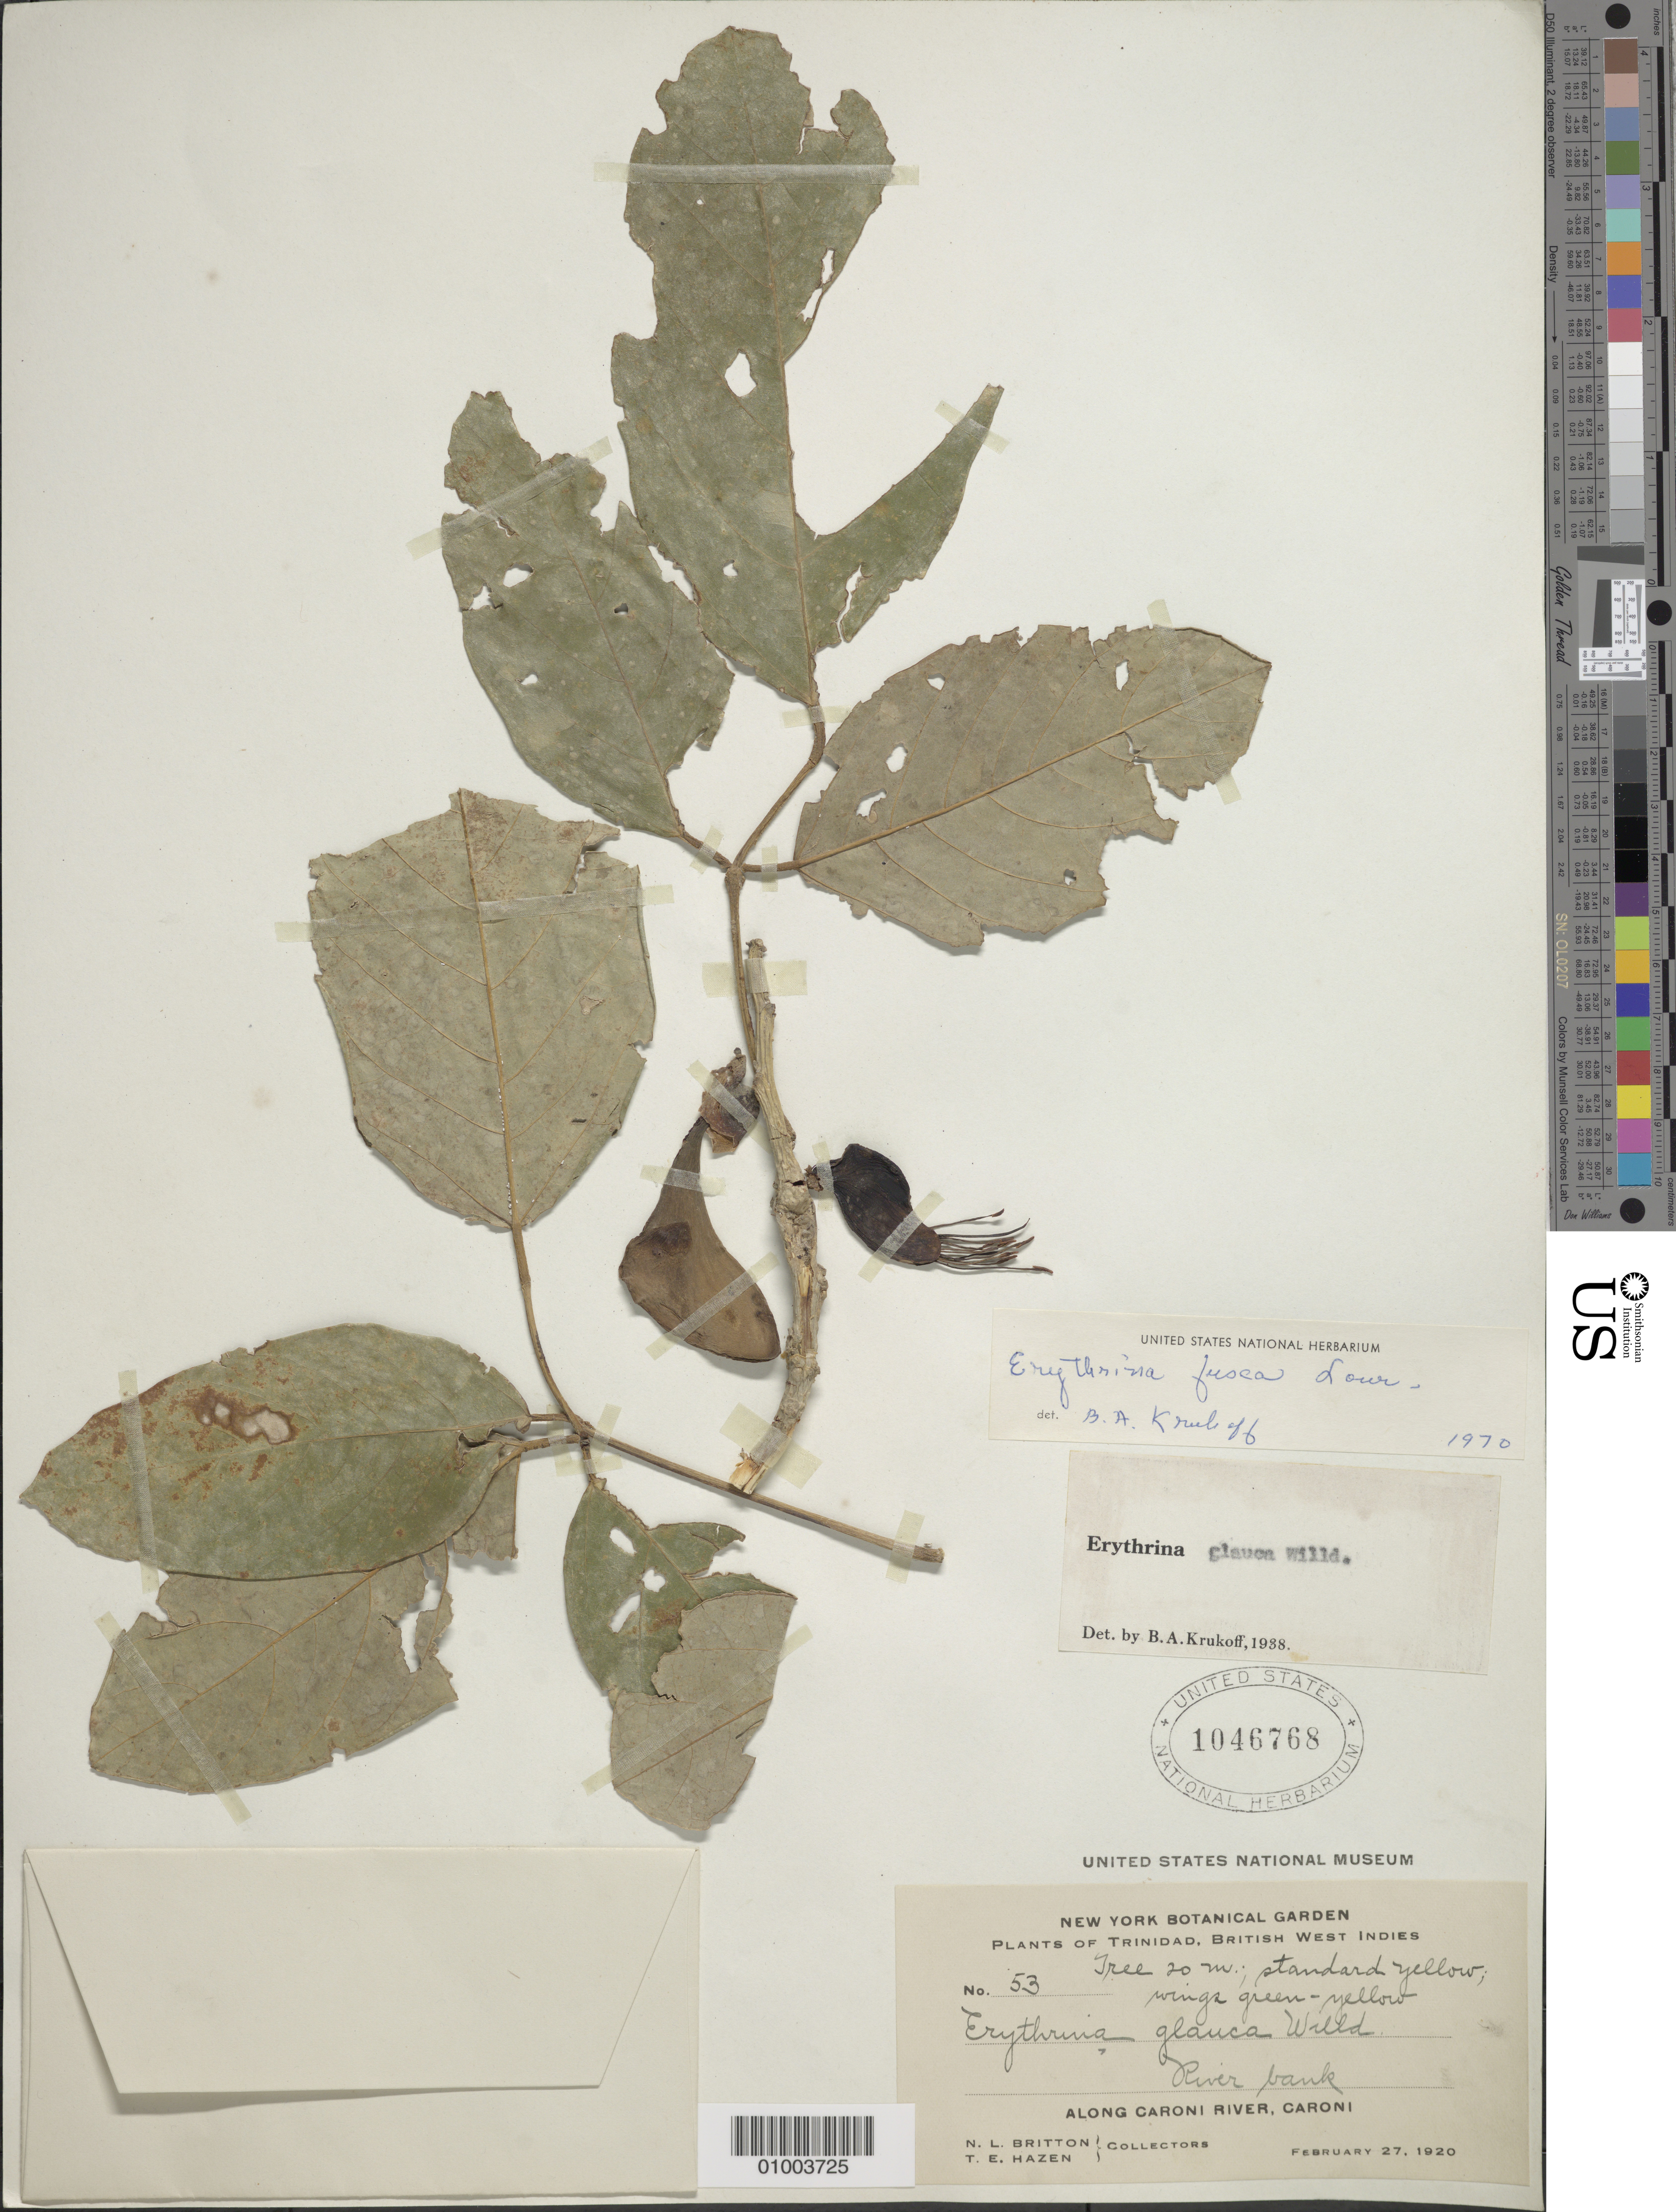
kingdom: Plantae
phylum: Tracheophyta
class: Magnoliopsida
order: Fabales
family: Fabaceae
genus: Erythrina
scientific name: Erythrina fusca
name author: Lour.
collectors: N. Britton & T. E. Hazen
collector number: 53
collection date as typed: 27 Feb 1920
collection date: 1920-02-27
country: Trinidad and Tobago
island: Trinidad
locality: Along Caroni River, Caroni. River bank. Tree 20m; standard yellow; wings green-yellow.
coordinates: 0 N, 0 E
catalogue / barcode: US 1046768